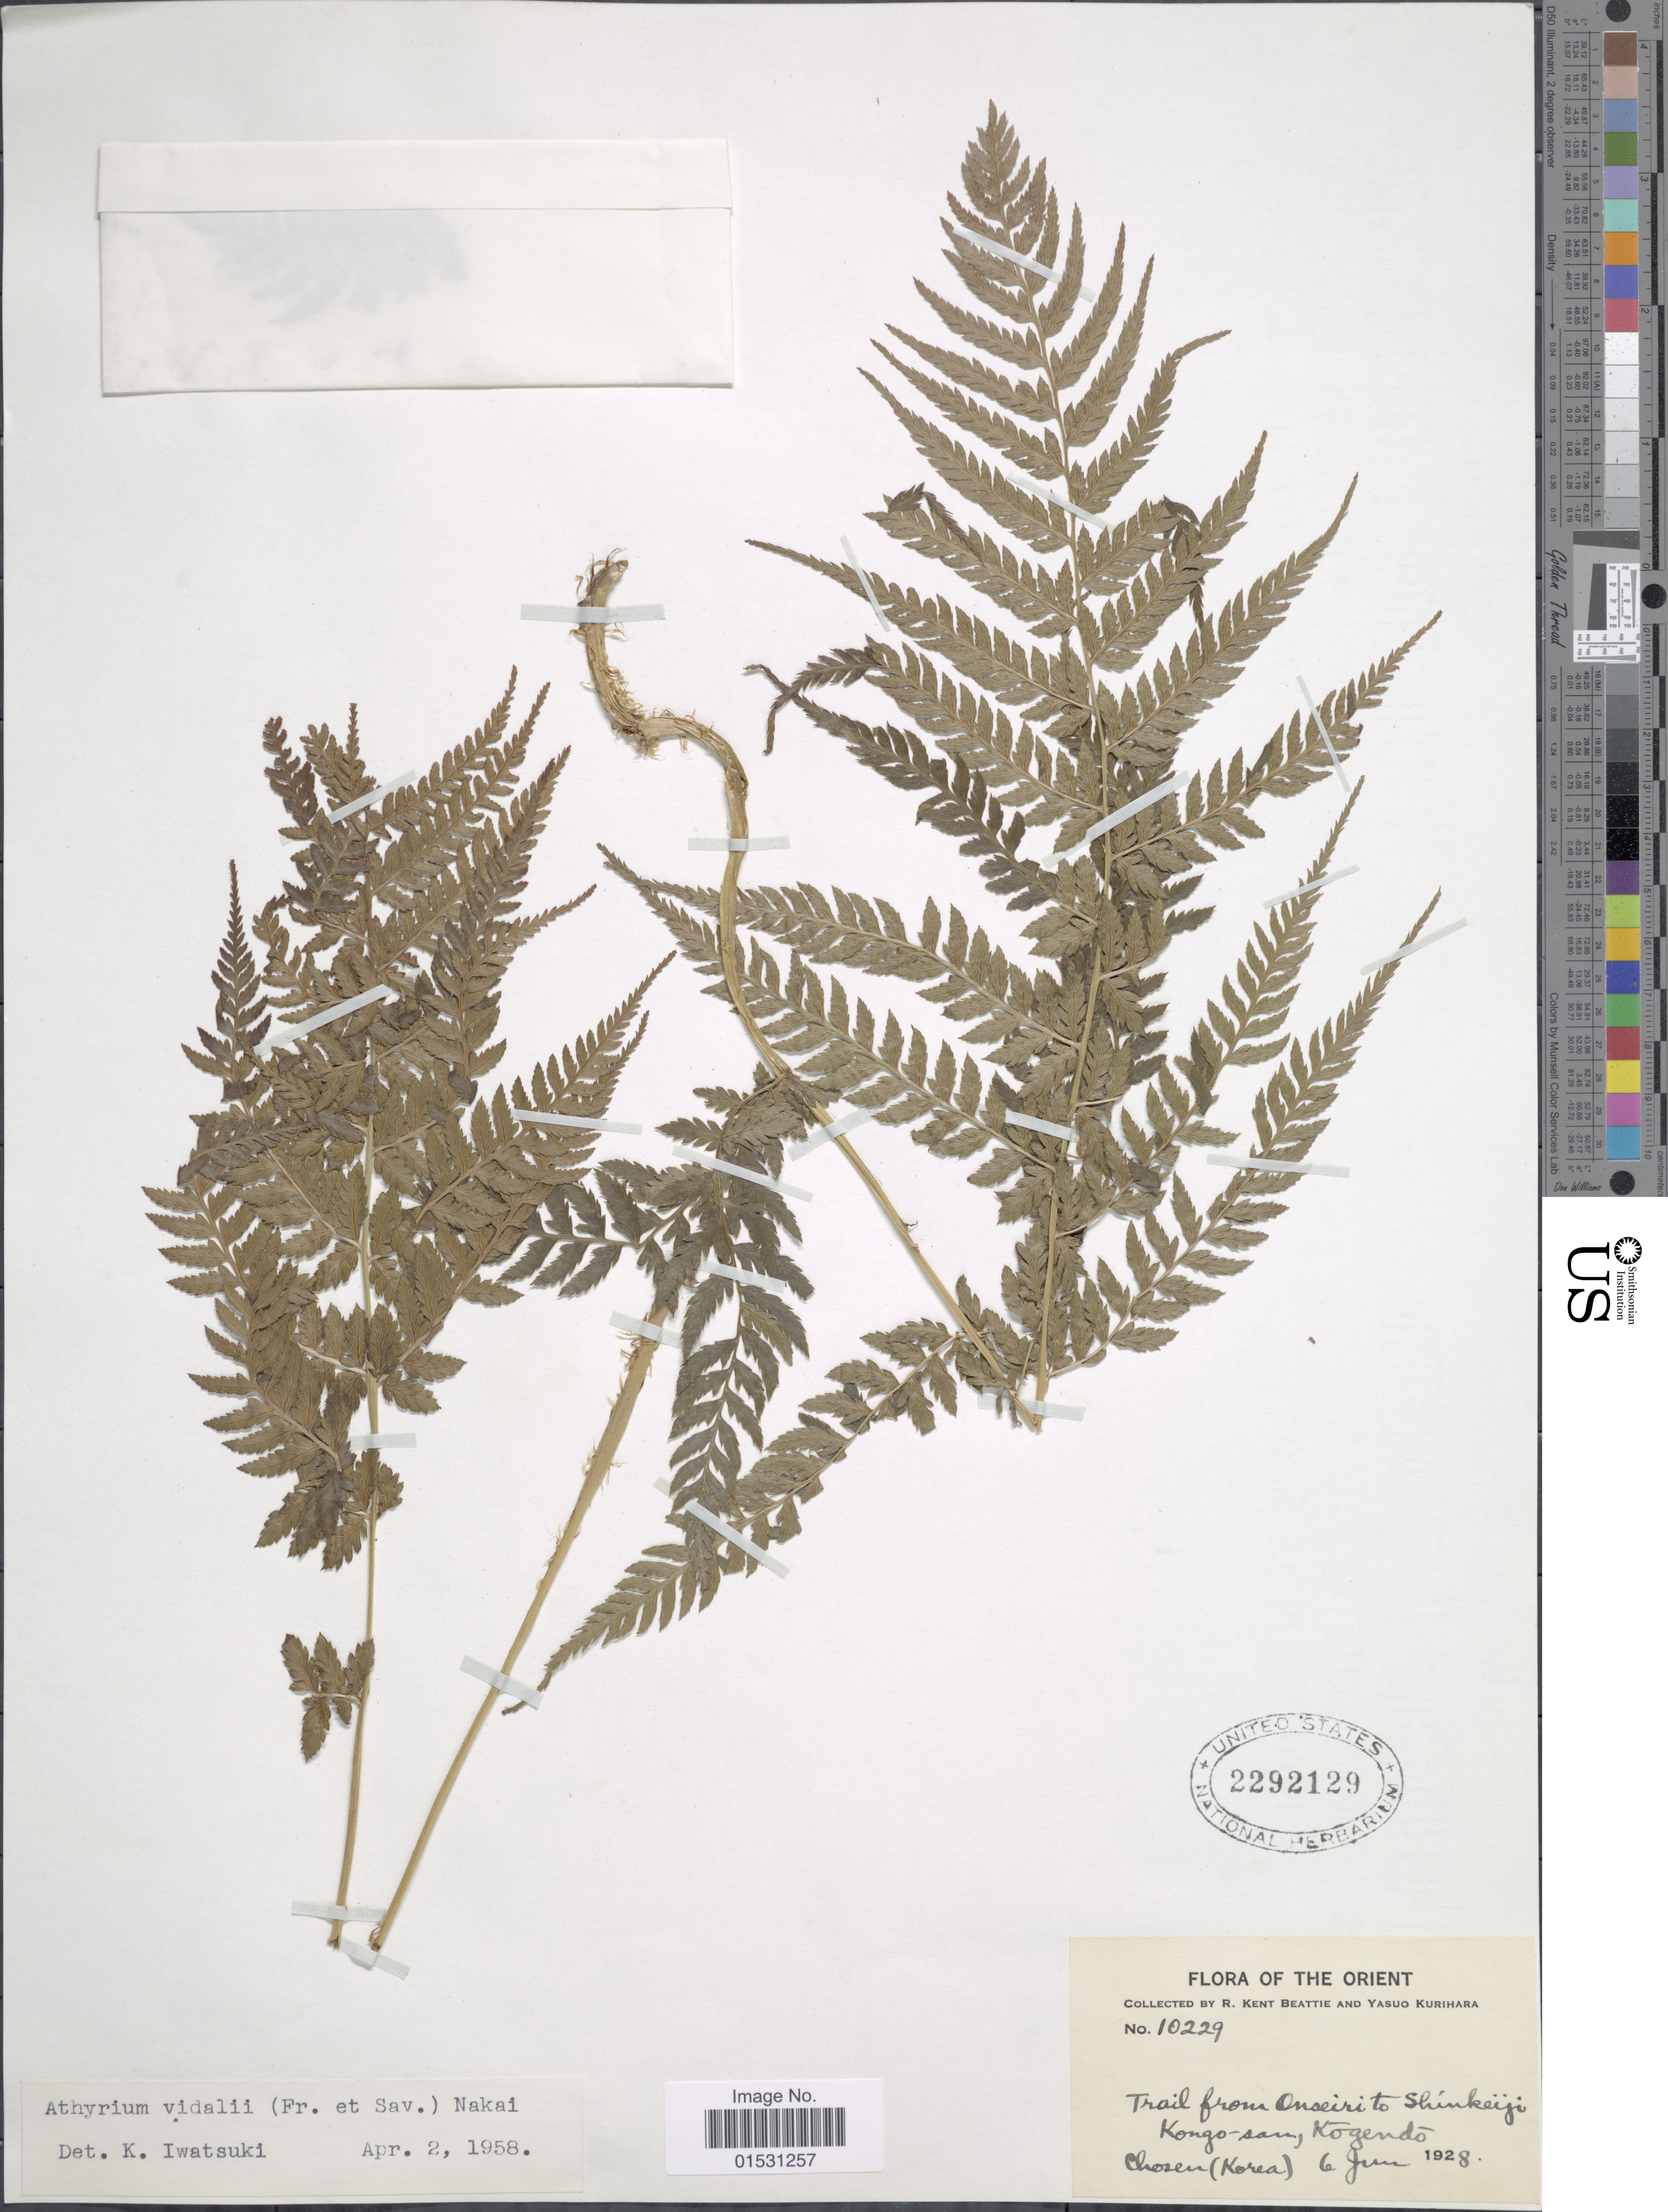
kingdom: Plantae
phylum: Tracheophyta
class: Polypodiopsida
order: Polypodiales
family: Athyriaceae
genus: Athyrium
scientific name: Athyrium vidalii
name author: (Franch. & Sav.) Nakai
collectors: R. K. Beattie & Y. Kurihara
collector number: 10229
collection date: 1928-06-06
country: South Korea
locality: The Orient. Trail from Onseiri to Shinkeiji Kongo-san, Kogendo. Chosen (Korea).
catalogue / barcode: US 2292129